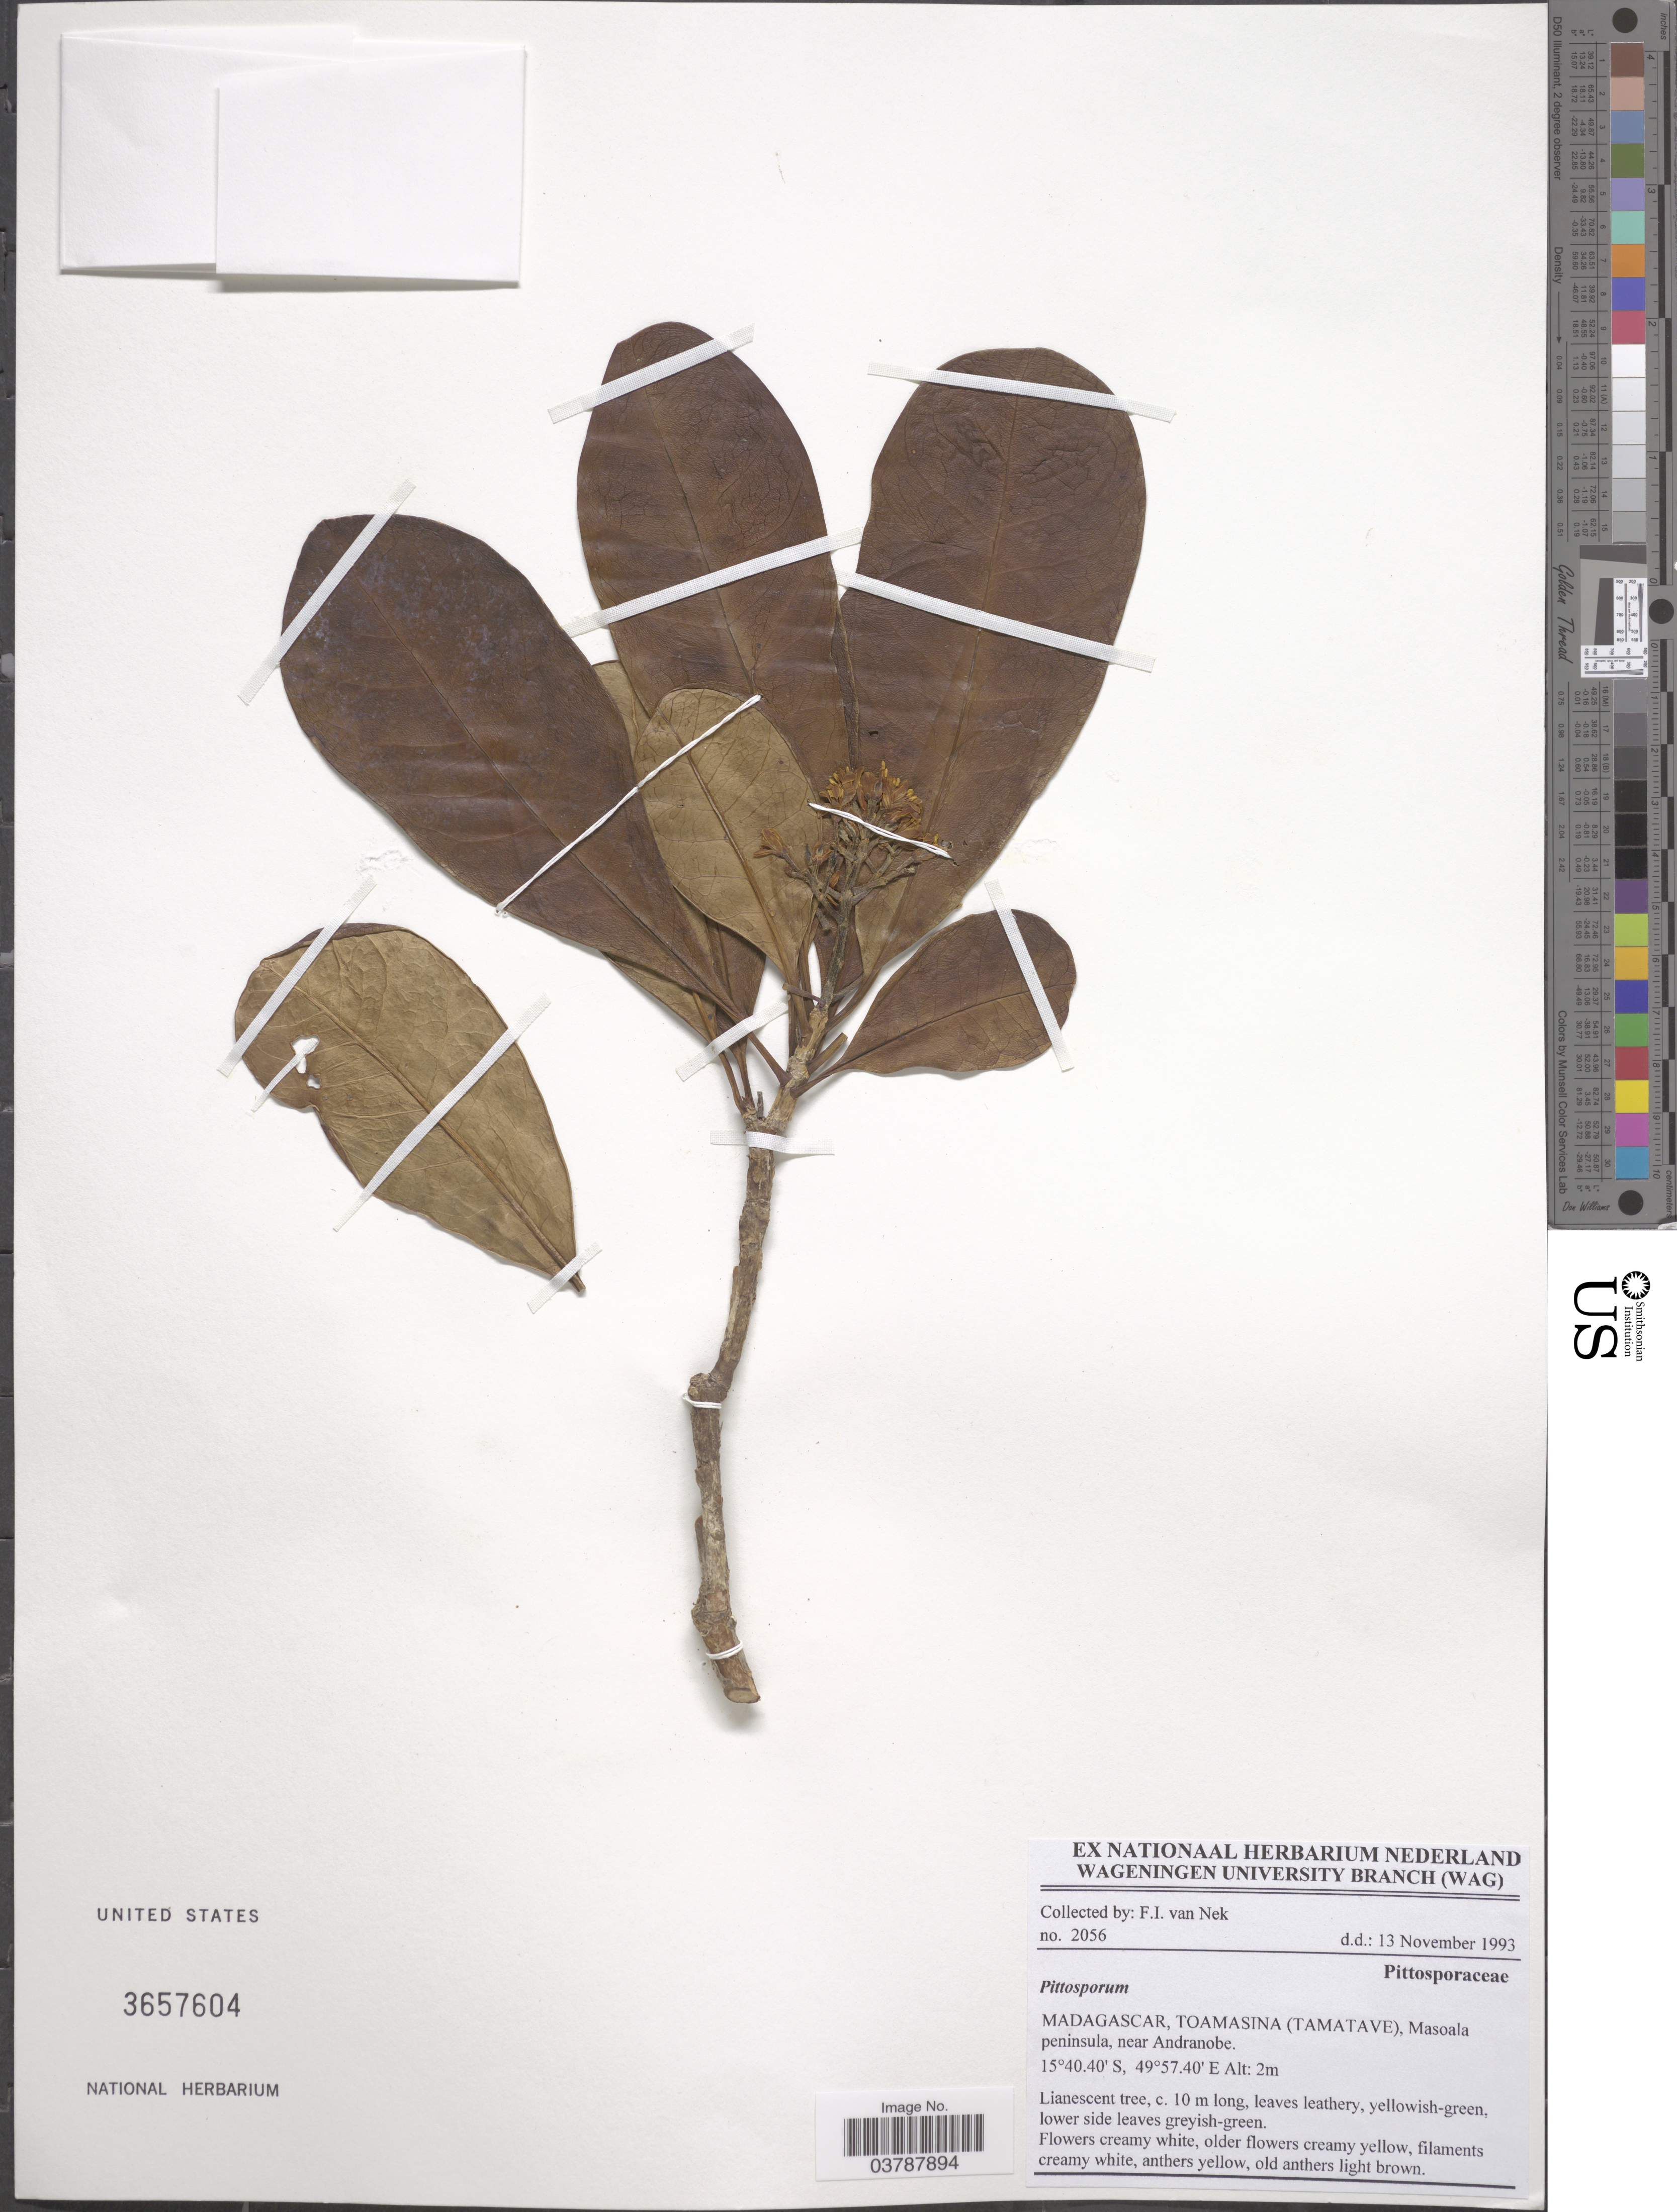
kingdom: Plantae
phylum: Tracheophyta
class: Magnoliopsida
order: Apiales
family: Pittosporaceae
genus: Pittosporum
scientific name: Pittosporum sp.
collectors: F. van Nek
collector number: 2056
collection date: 1993-11-13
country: Madagascar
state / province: Analanjirofo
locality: Tamatave, Masoala peninsula near Andranobe.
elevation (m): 2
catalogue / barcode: US 3657604